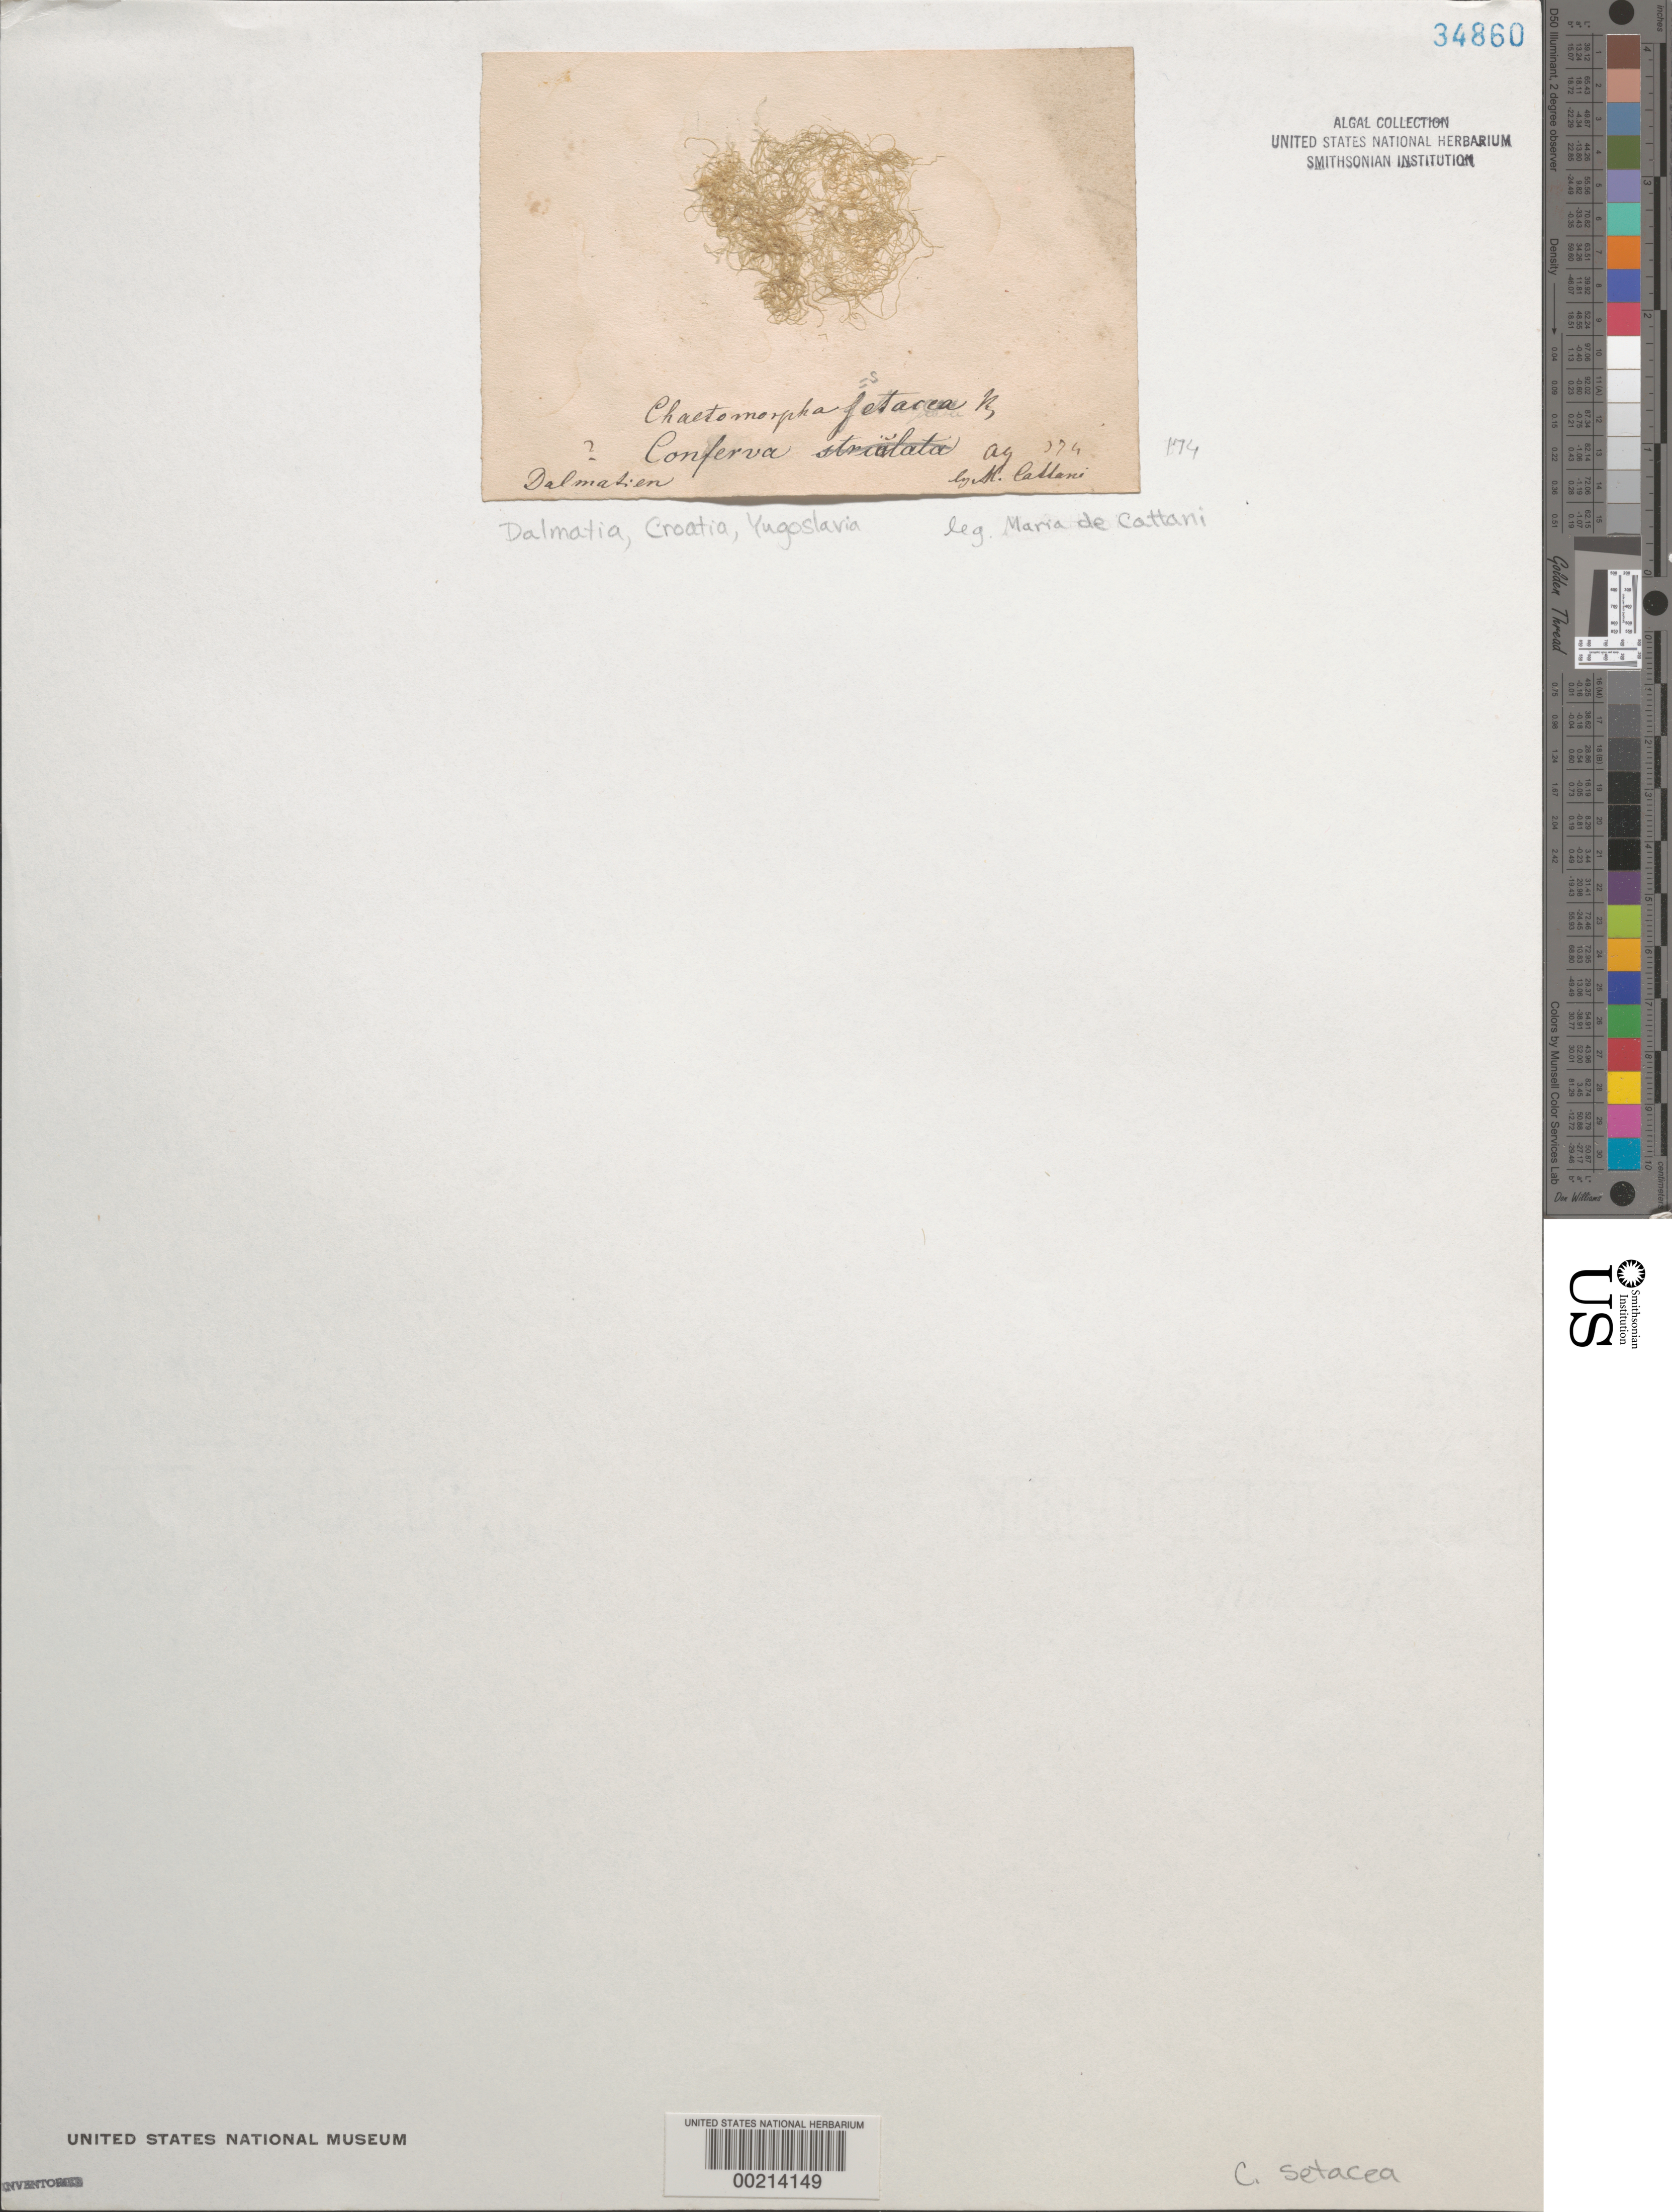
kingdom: Plantae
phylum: Chlorophyta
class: Ulvophyceae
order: Cladophorales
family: Cladophoraceae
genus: Chaetomorpha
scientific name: Chaetomorpha setacea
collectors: M. De Cattani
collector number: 174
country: Croatia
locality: Dalmatia (Dalmatien)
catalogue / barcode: US 34860